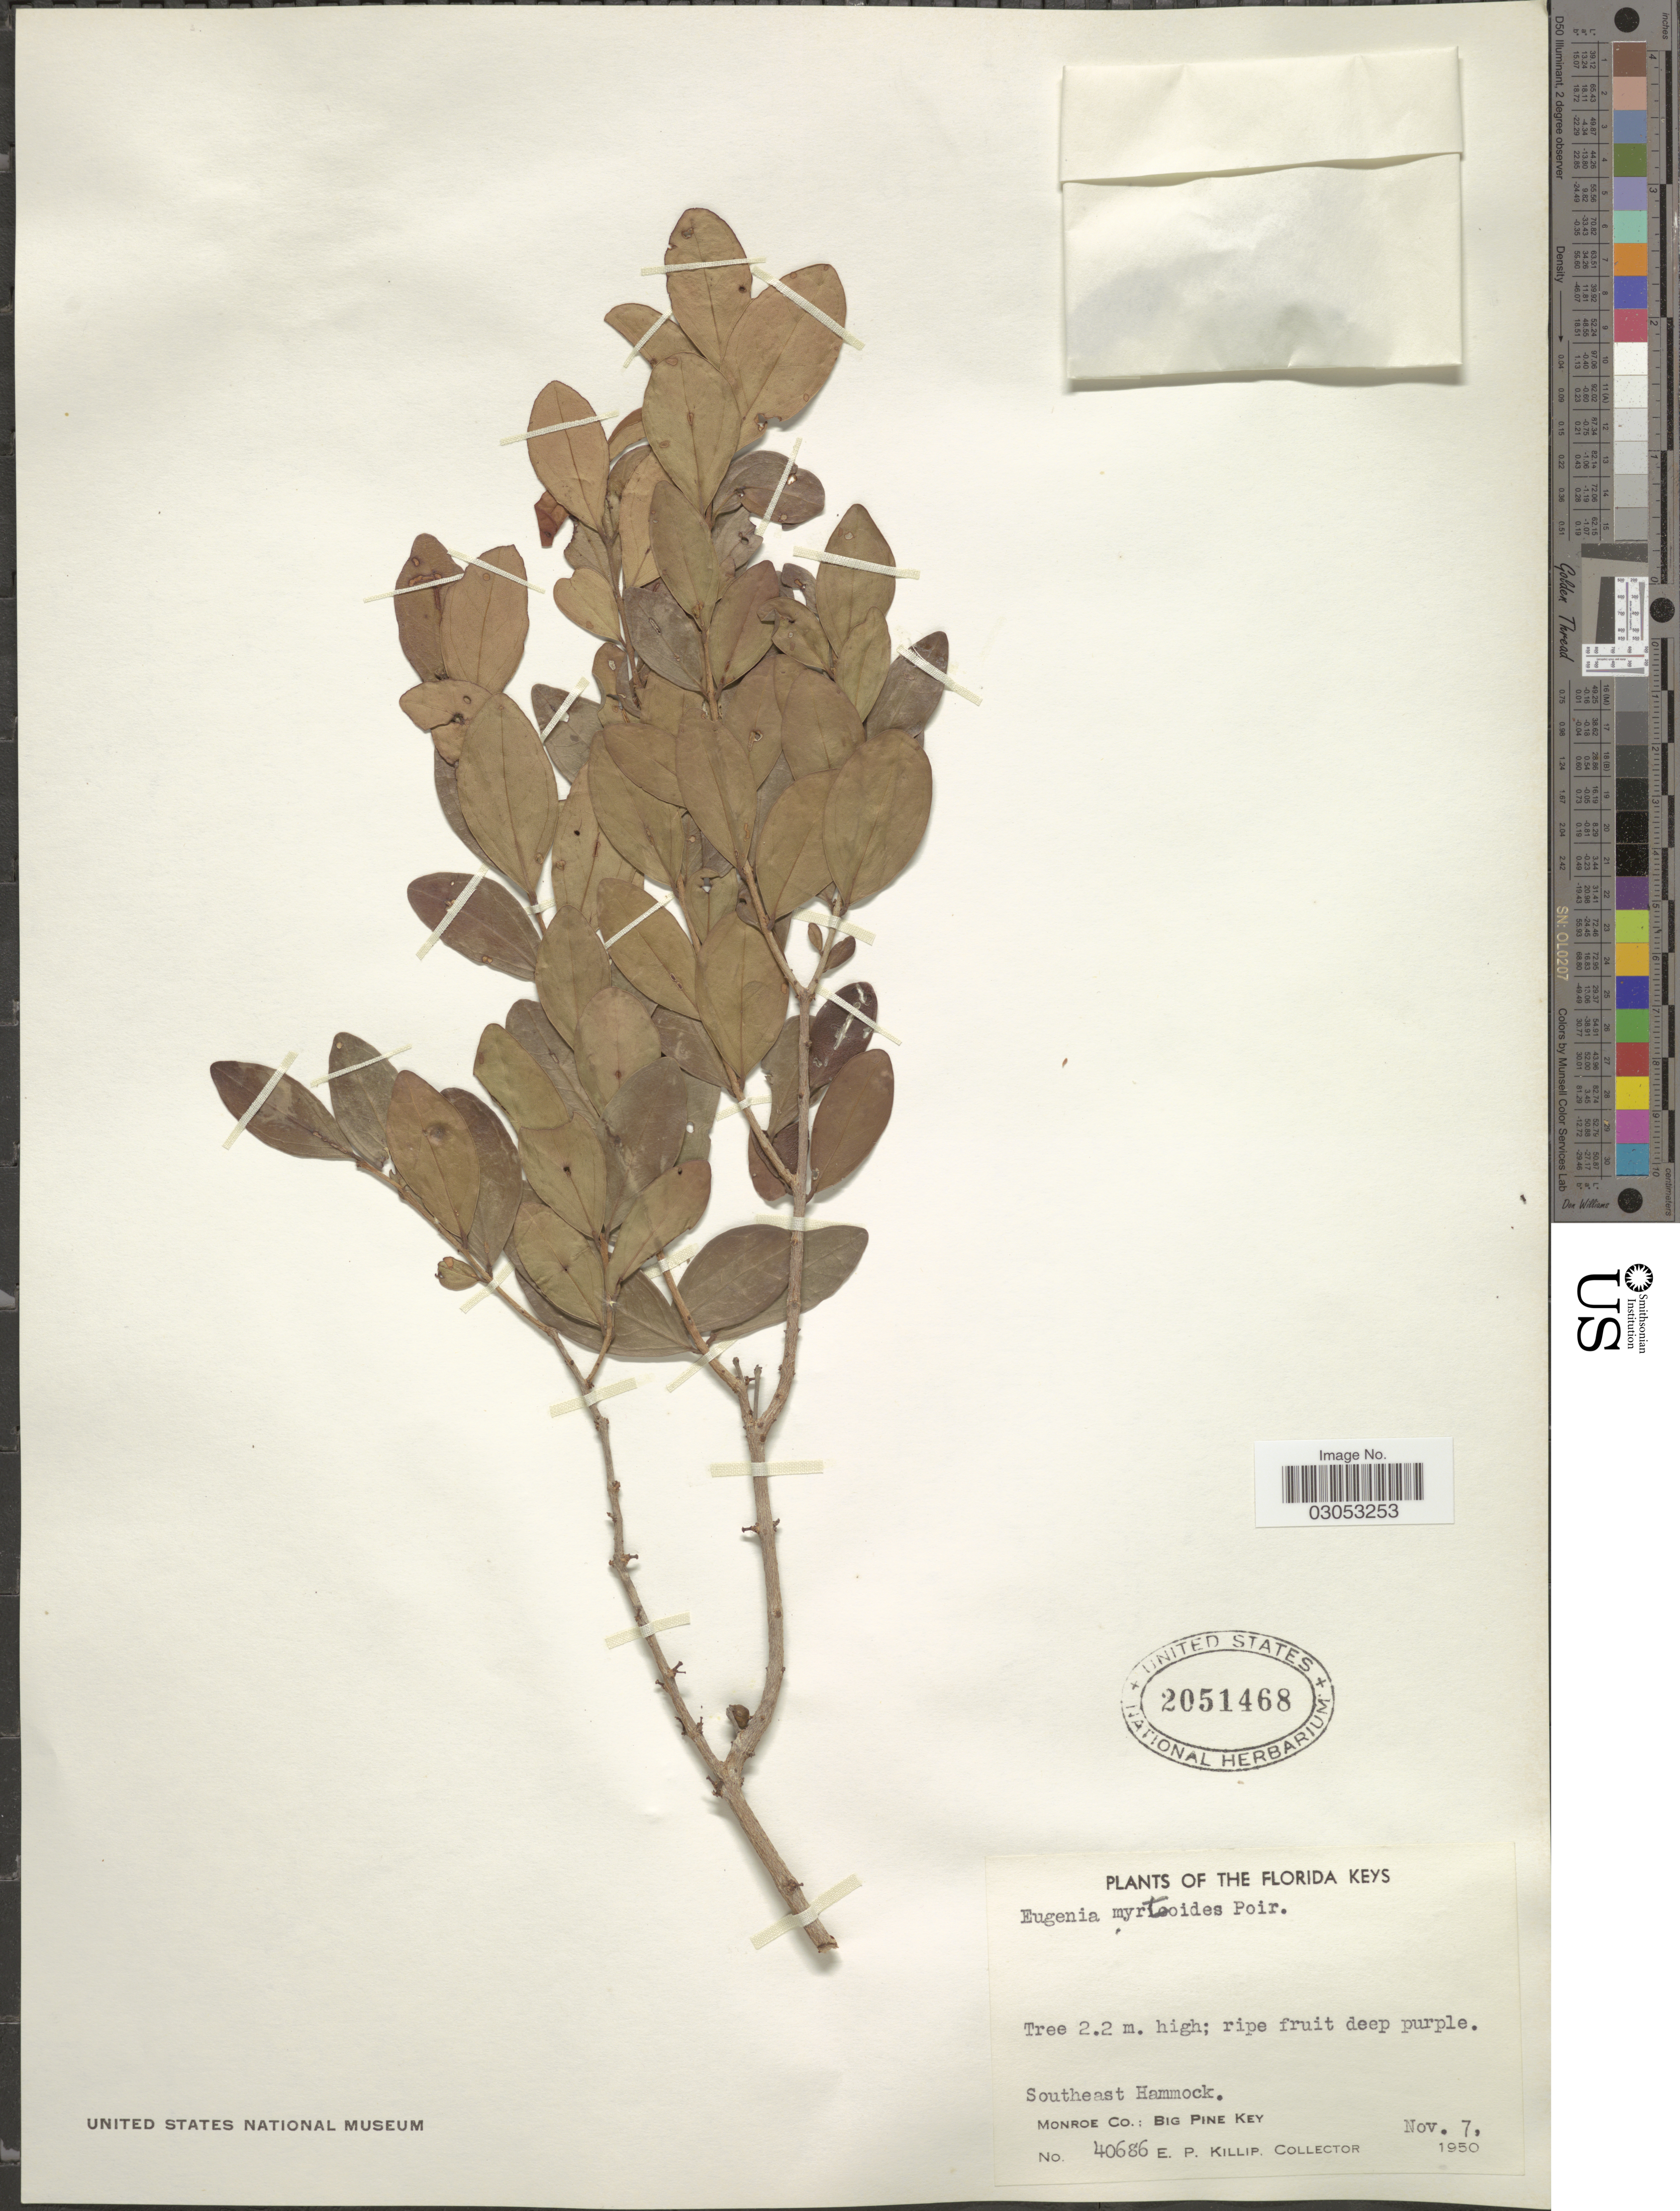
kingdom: Plantae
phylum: Tracheophyta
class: Magnoliopsida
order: Myrtales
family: Myrtaceae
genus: Eugenia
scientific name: Eugenia foetida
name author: Pers.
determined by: Strong, Mark T., (BOT), Smithsonian Institution - National Museum of Natural History (UNITED STATES)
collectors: E. P. Killip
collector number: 40686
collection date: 1950-11-07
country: United States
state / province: Florida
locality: The Florida Keys, Southeast Hammock, Monroe Co.: Big Pine Key.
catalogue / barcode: US 2051468